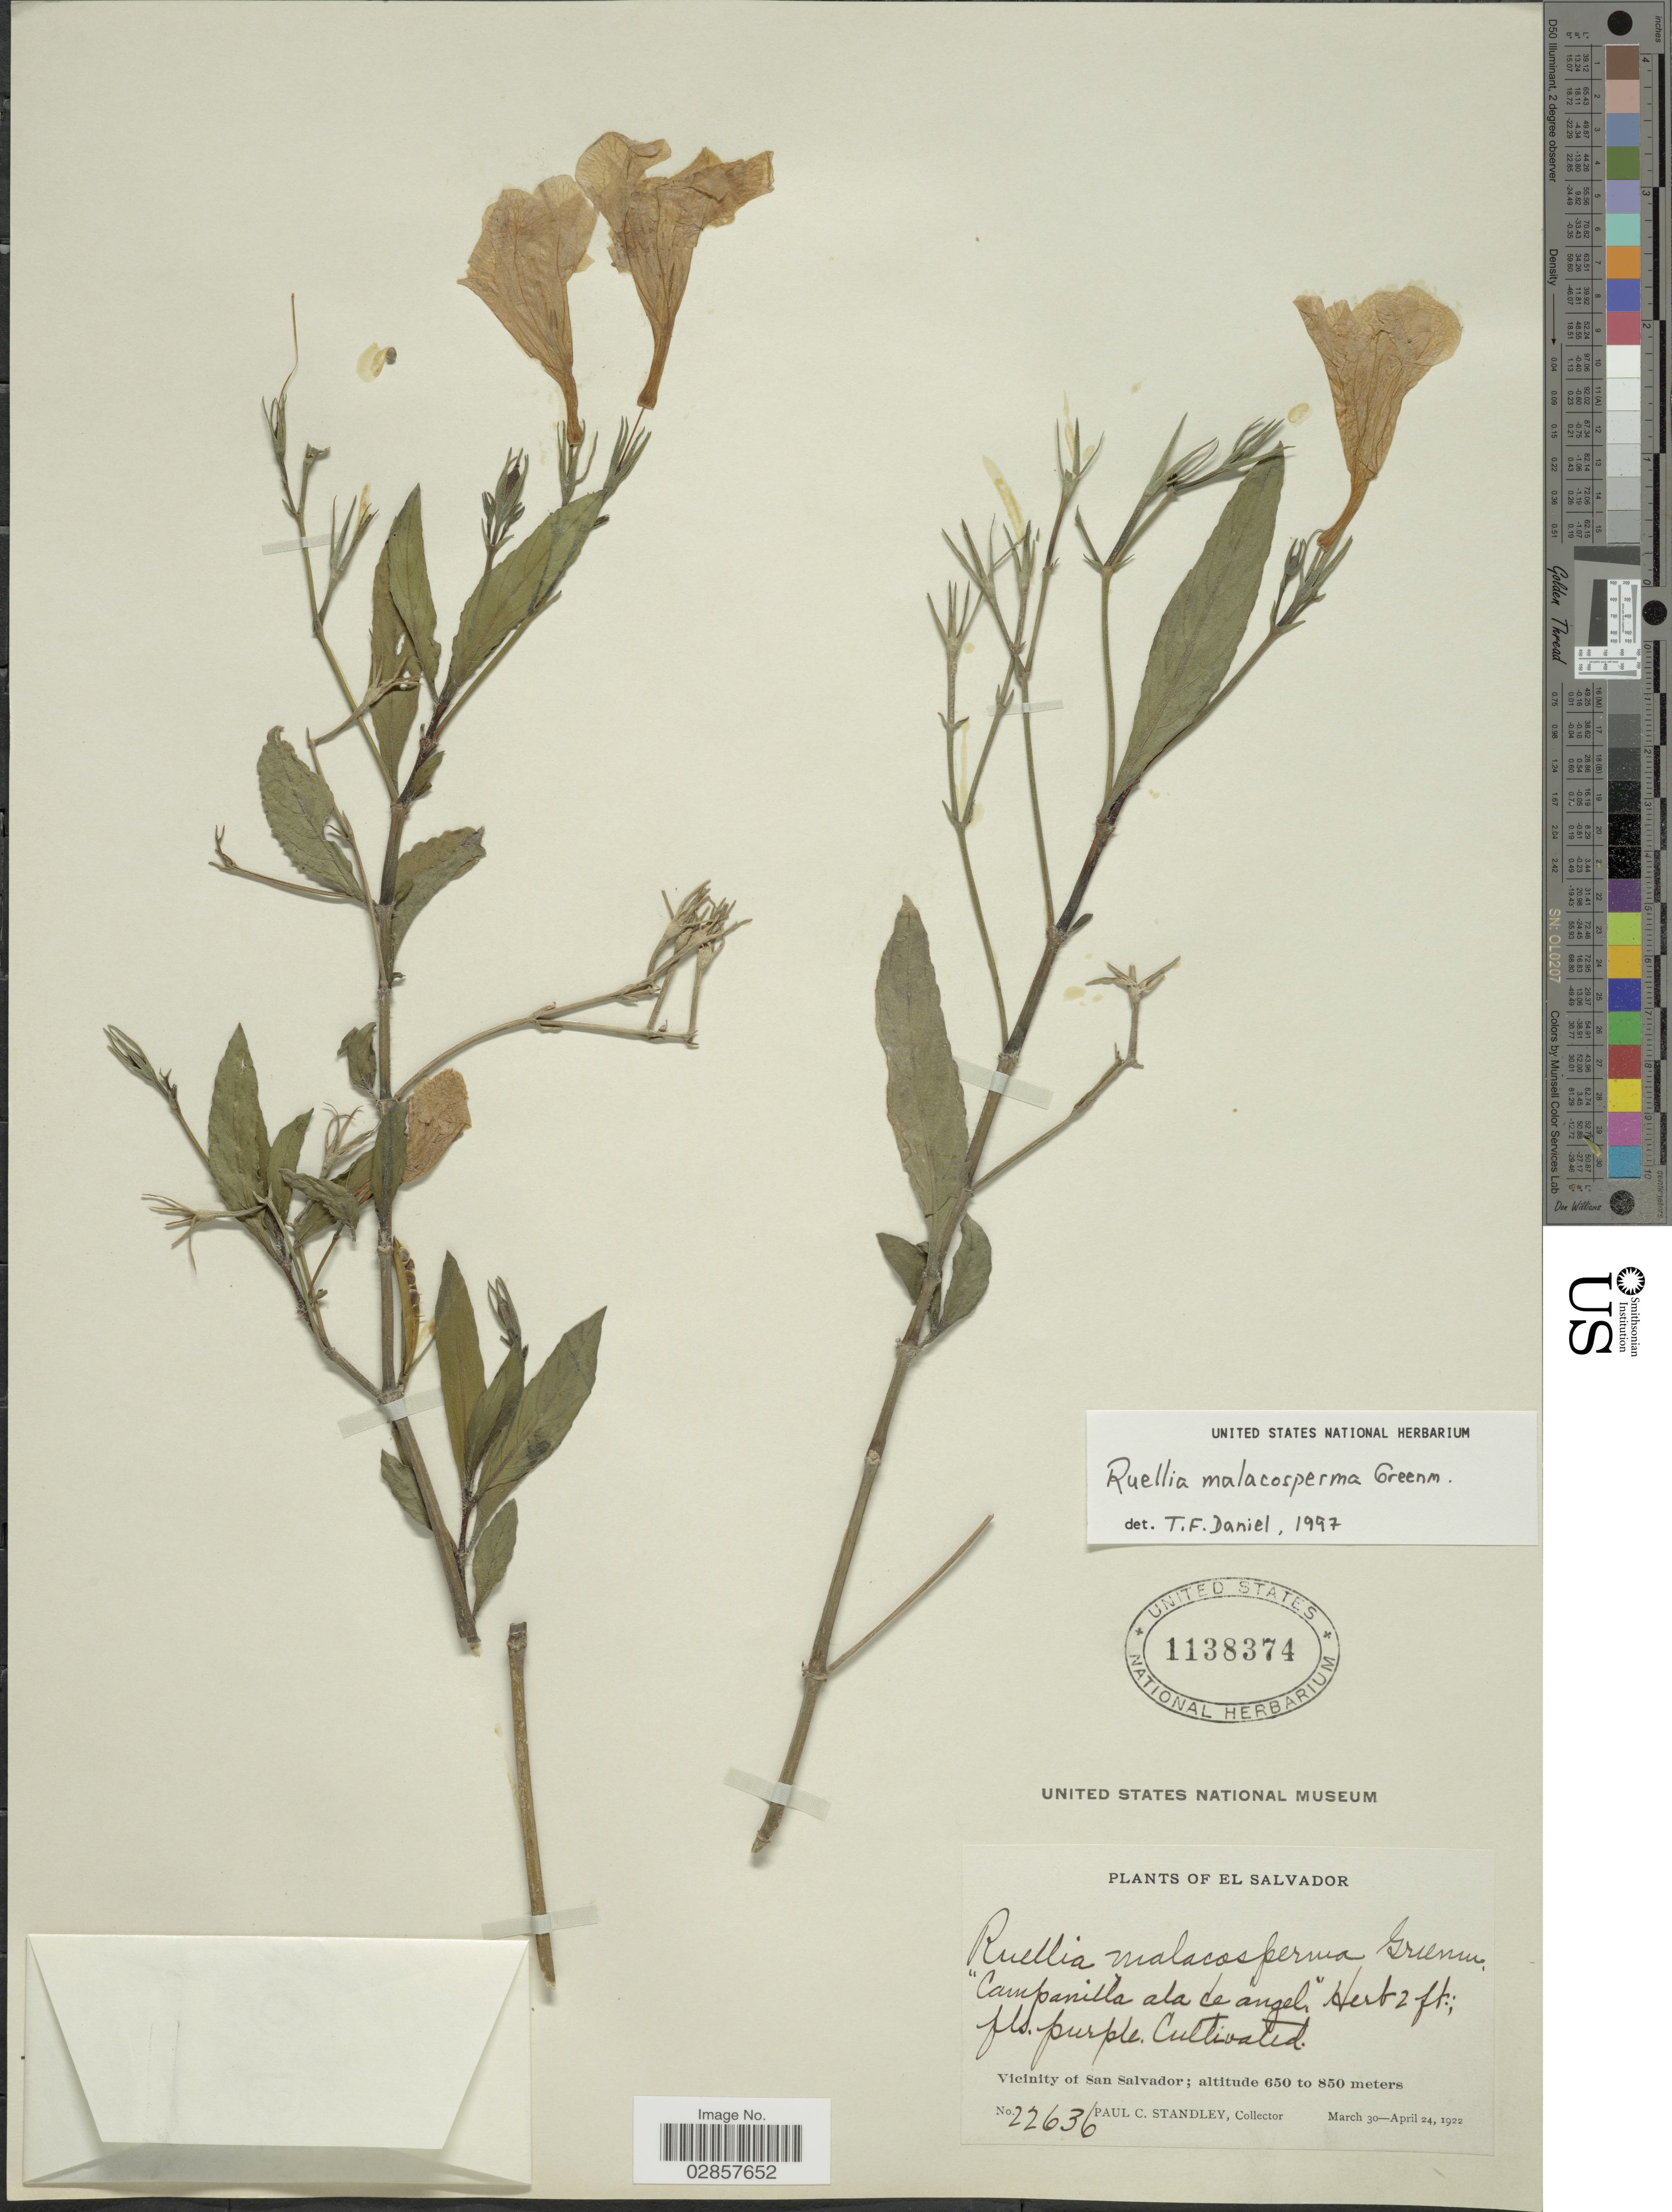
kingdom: Plantae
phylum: Tracheophyta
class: Magnoliopsida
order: Lamiales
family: Acanthaceae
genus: Ruellia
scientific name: Ruellia malacosperma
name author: Greenm.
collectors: P. C. Standley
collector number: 22636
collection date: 1922-03-30/1922-04-24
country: El Salvador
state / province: San Salvador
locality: Vicinity of San Salvador.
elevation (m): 650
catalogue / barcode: US 1138374